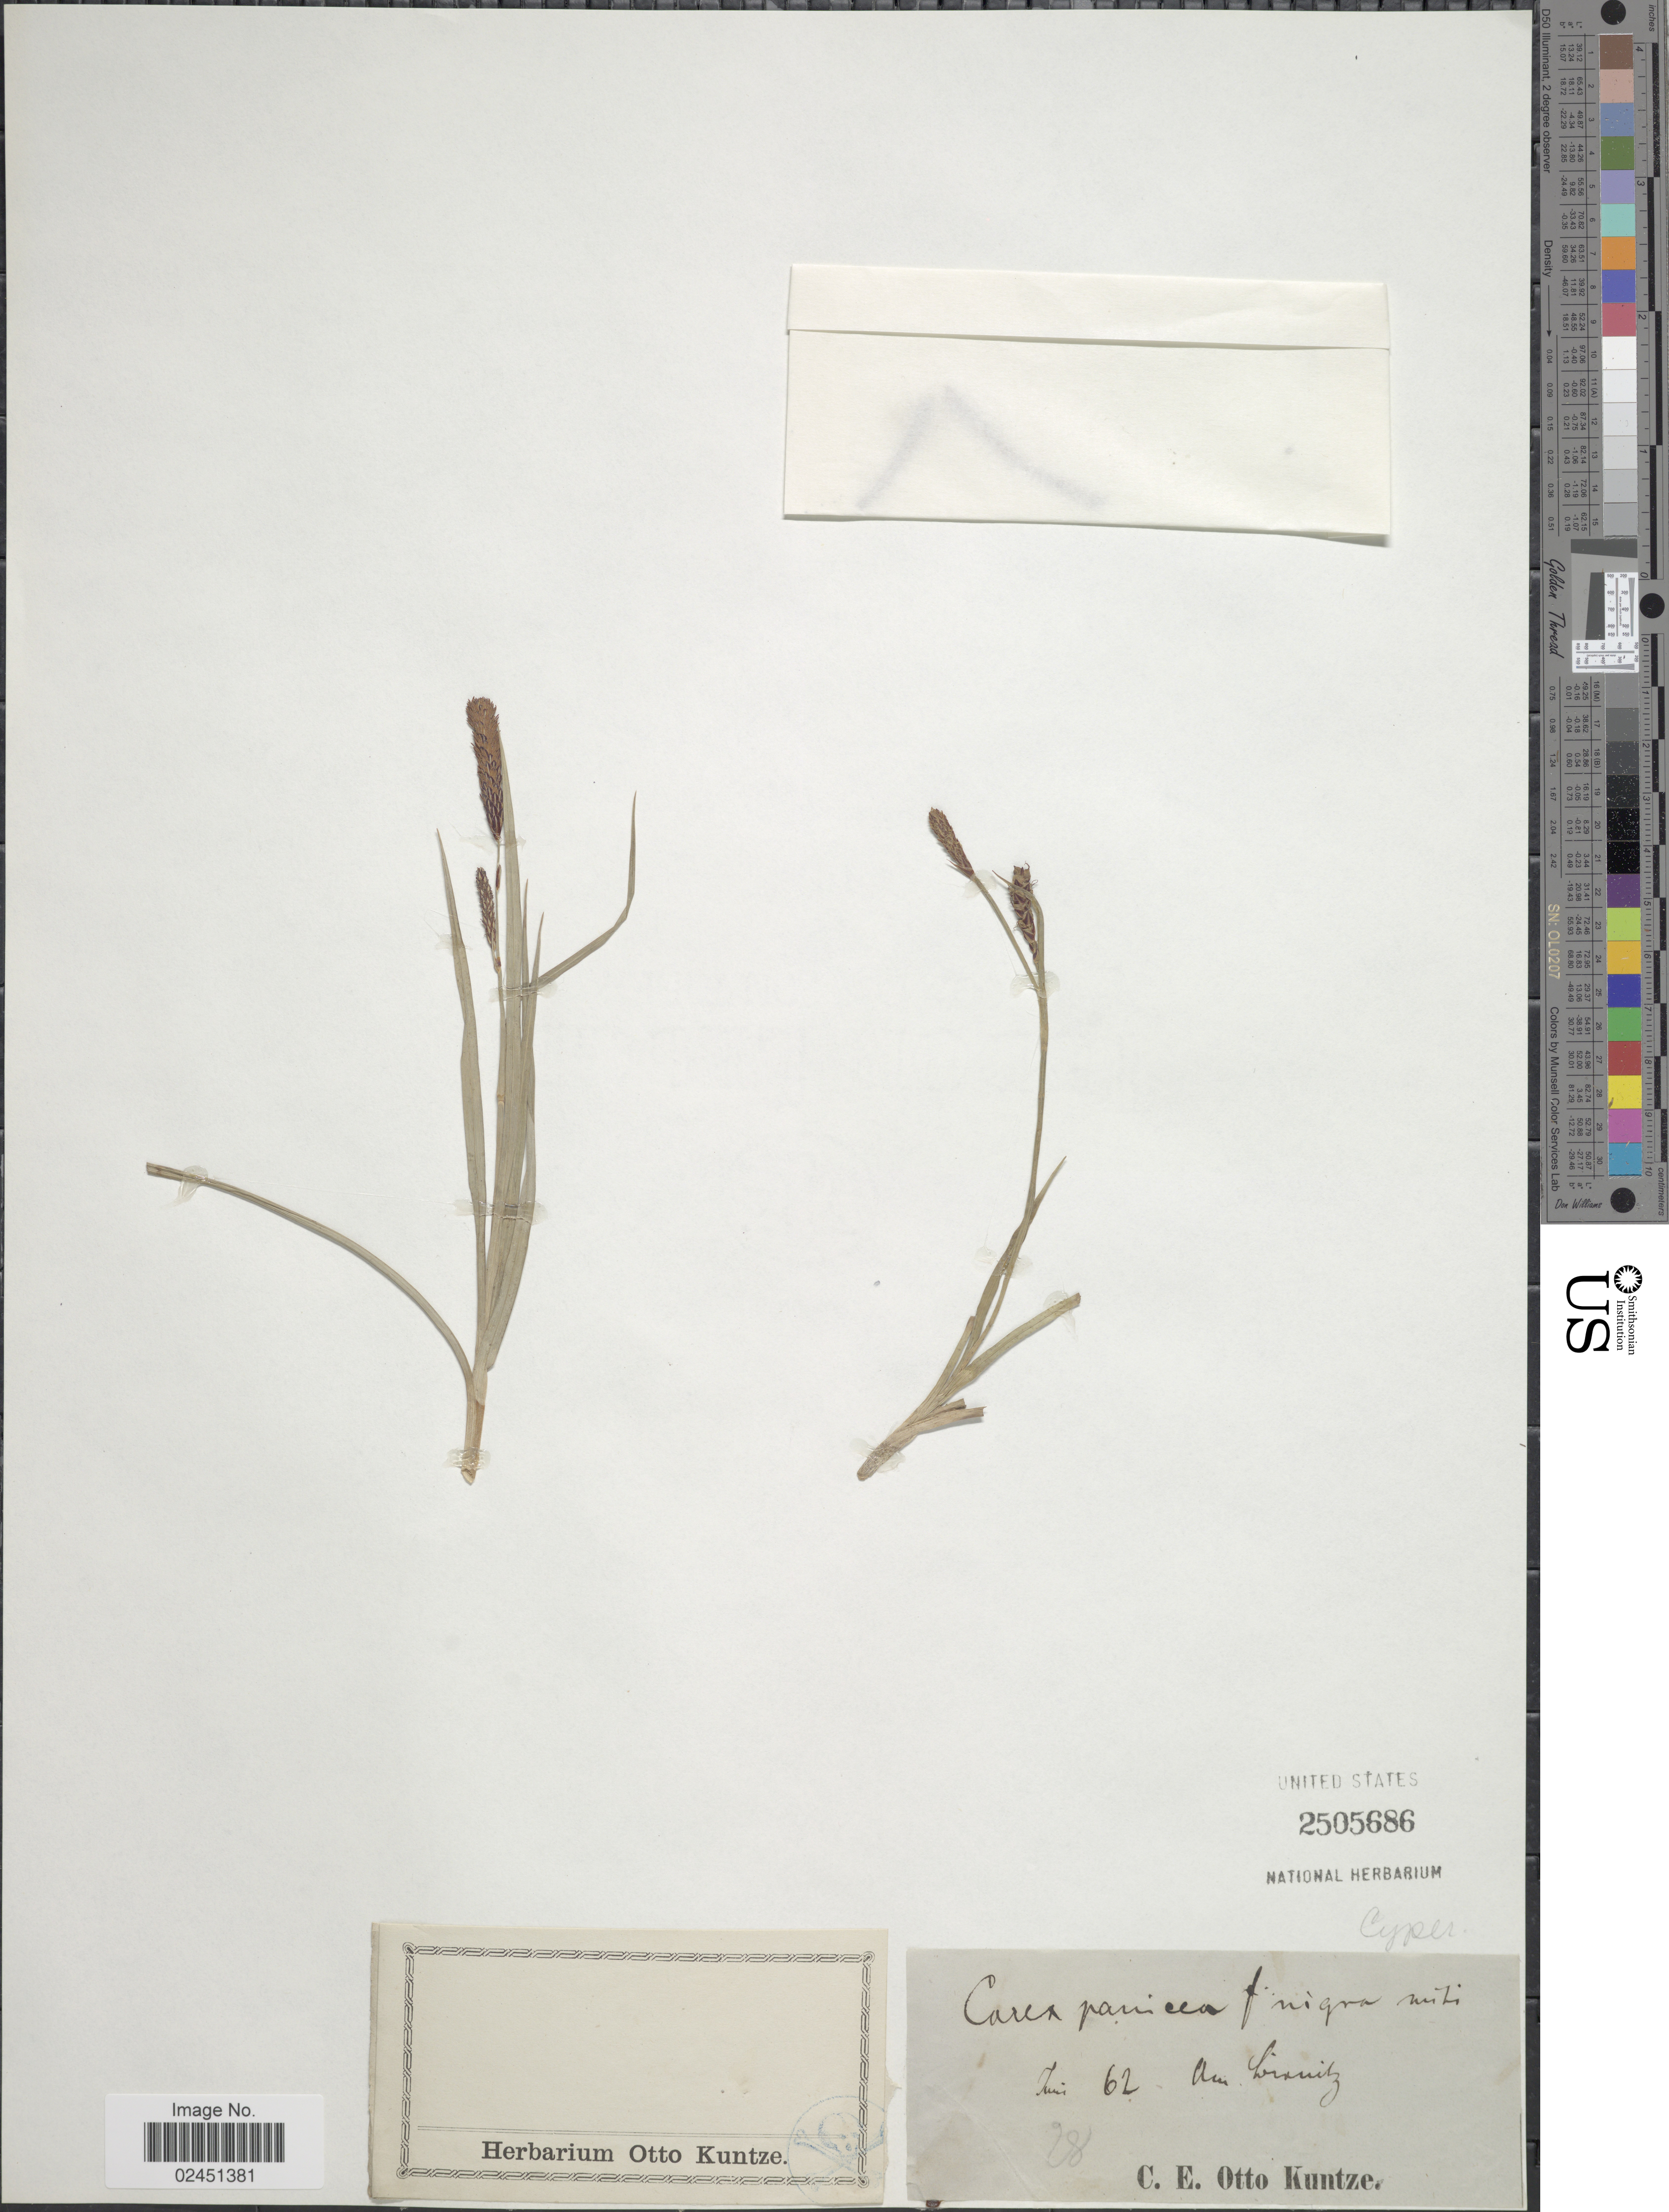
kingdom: Plantae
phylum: Tracheophyta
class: Liliopsida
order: Poales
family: Cyperaceae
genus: Carex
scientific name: Carex panicea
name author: L.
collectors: C.E.O. Kuntze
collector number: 28?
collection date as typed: Transcribed d/m/y: /6/62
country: Germany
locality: Am Bienitz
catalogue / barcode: US 2505686